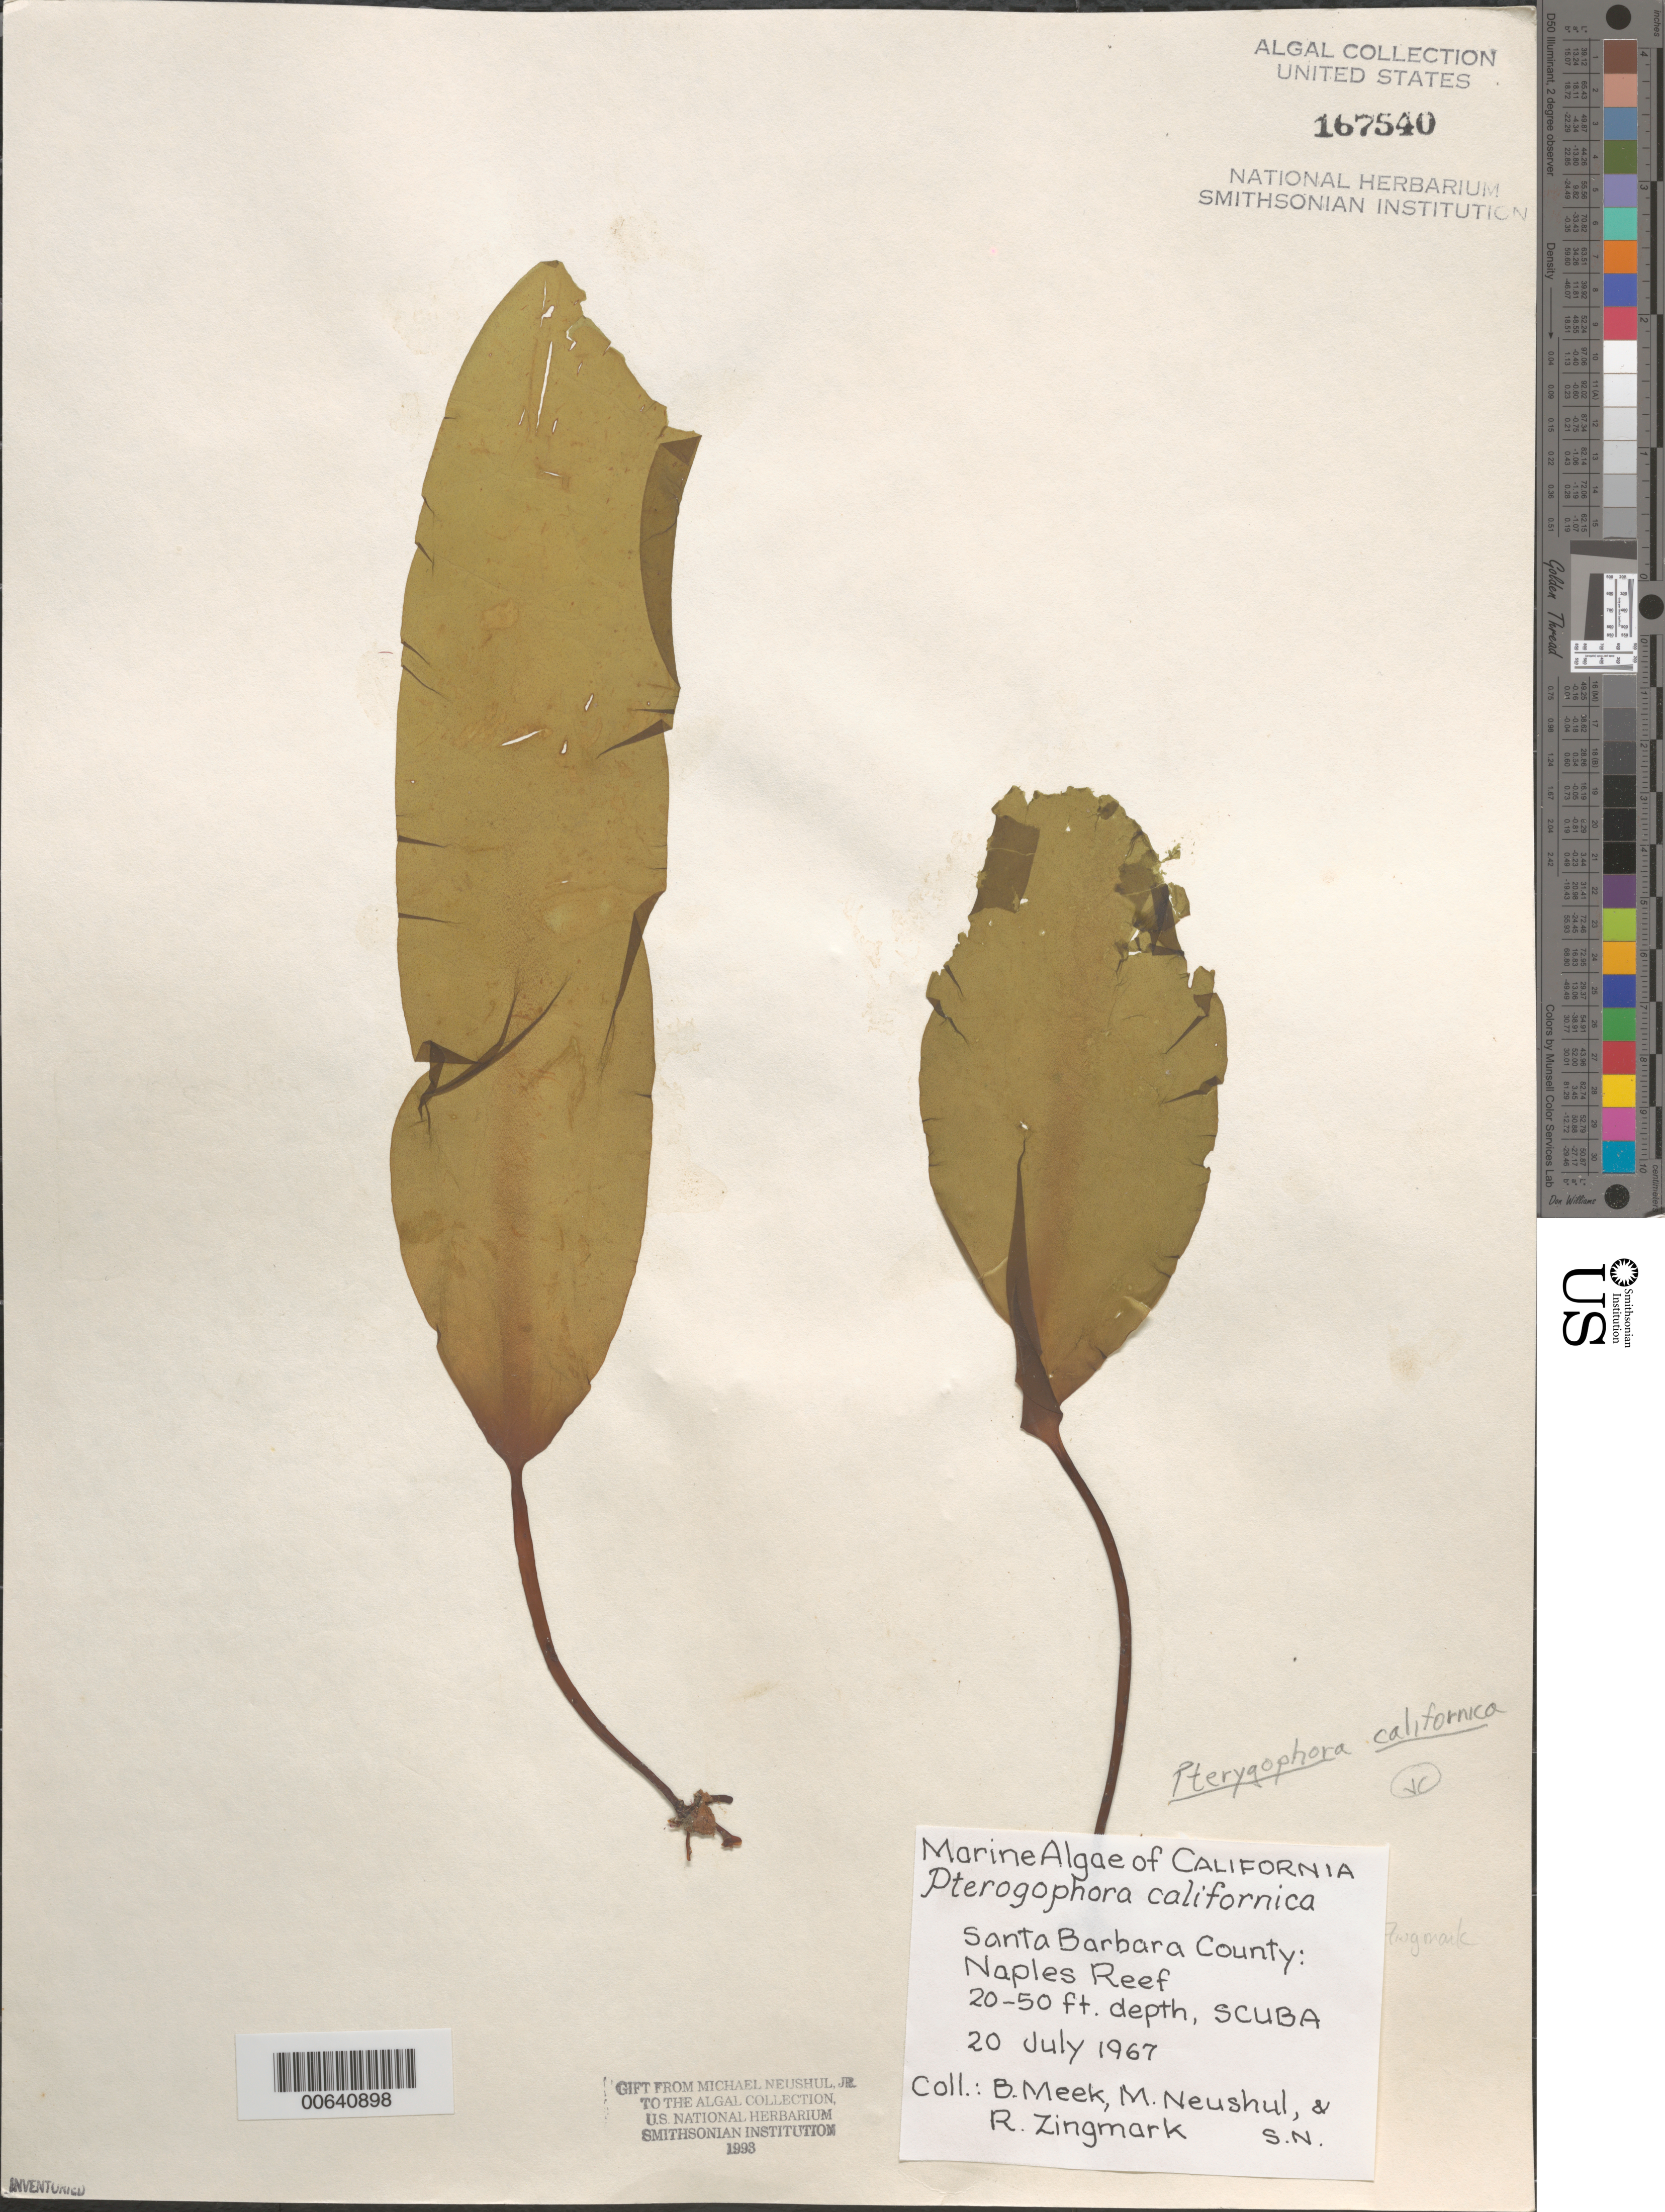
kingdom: Chromista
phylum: Ochrophyta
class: Phaeophyceae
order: Laminariales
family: Alariaceae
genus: Pterygophora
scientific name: Pterygophora californica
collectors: B. Meek, M. Neushul & R. Zingmark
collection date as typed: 20 Jul 1967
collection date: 1967-07-20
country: United States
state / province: California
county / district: Santa Barbara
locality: Naples Reef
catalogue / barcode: US 167540